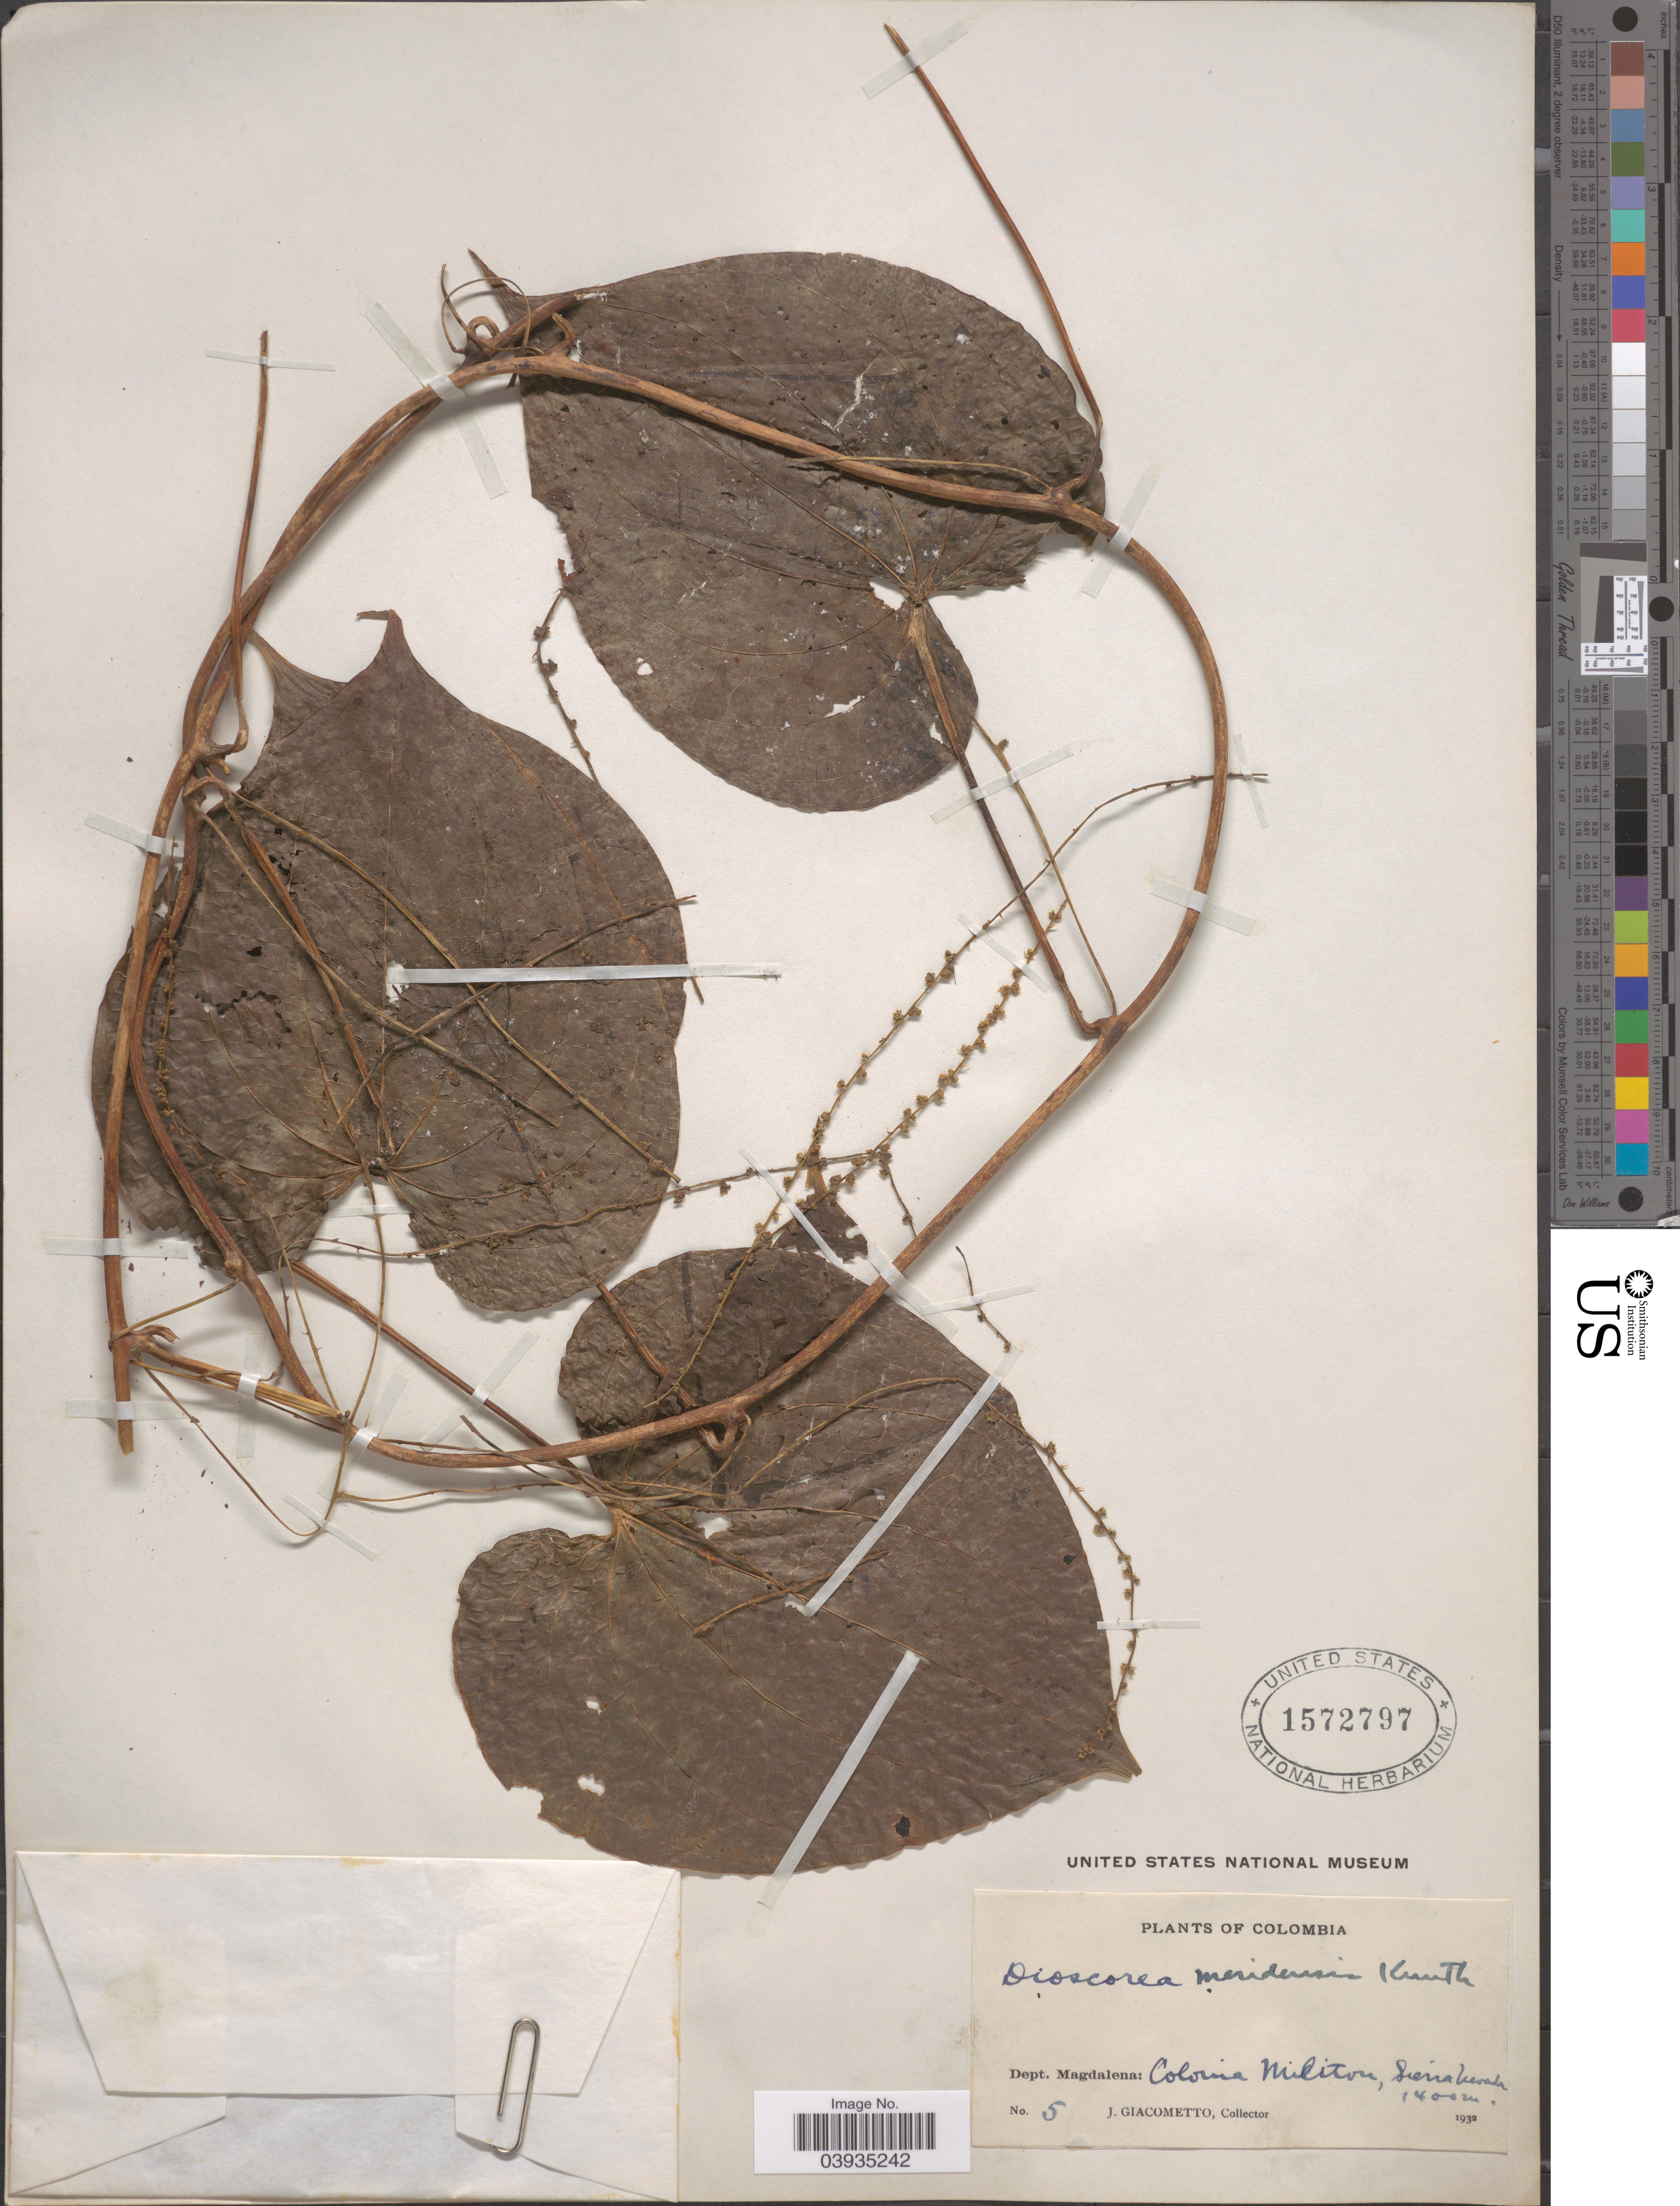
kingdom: Plantae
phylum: Tracheophyta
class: Liliopsida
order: Dioscoreales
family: Dioscoreaceae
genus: Dioscorea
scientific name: Dioscorea meridensis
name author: Kunth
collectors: J. Giacometto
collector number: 5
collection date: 1932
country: Colombia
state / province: Magdalena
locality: Dept. Magdalena: Colonia Militon, Sierra Nevada.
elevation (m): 1400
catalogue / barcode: US 1572797